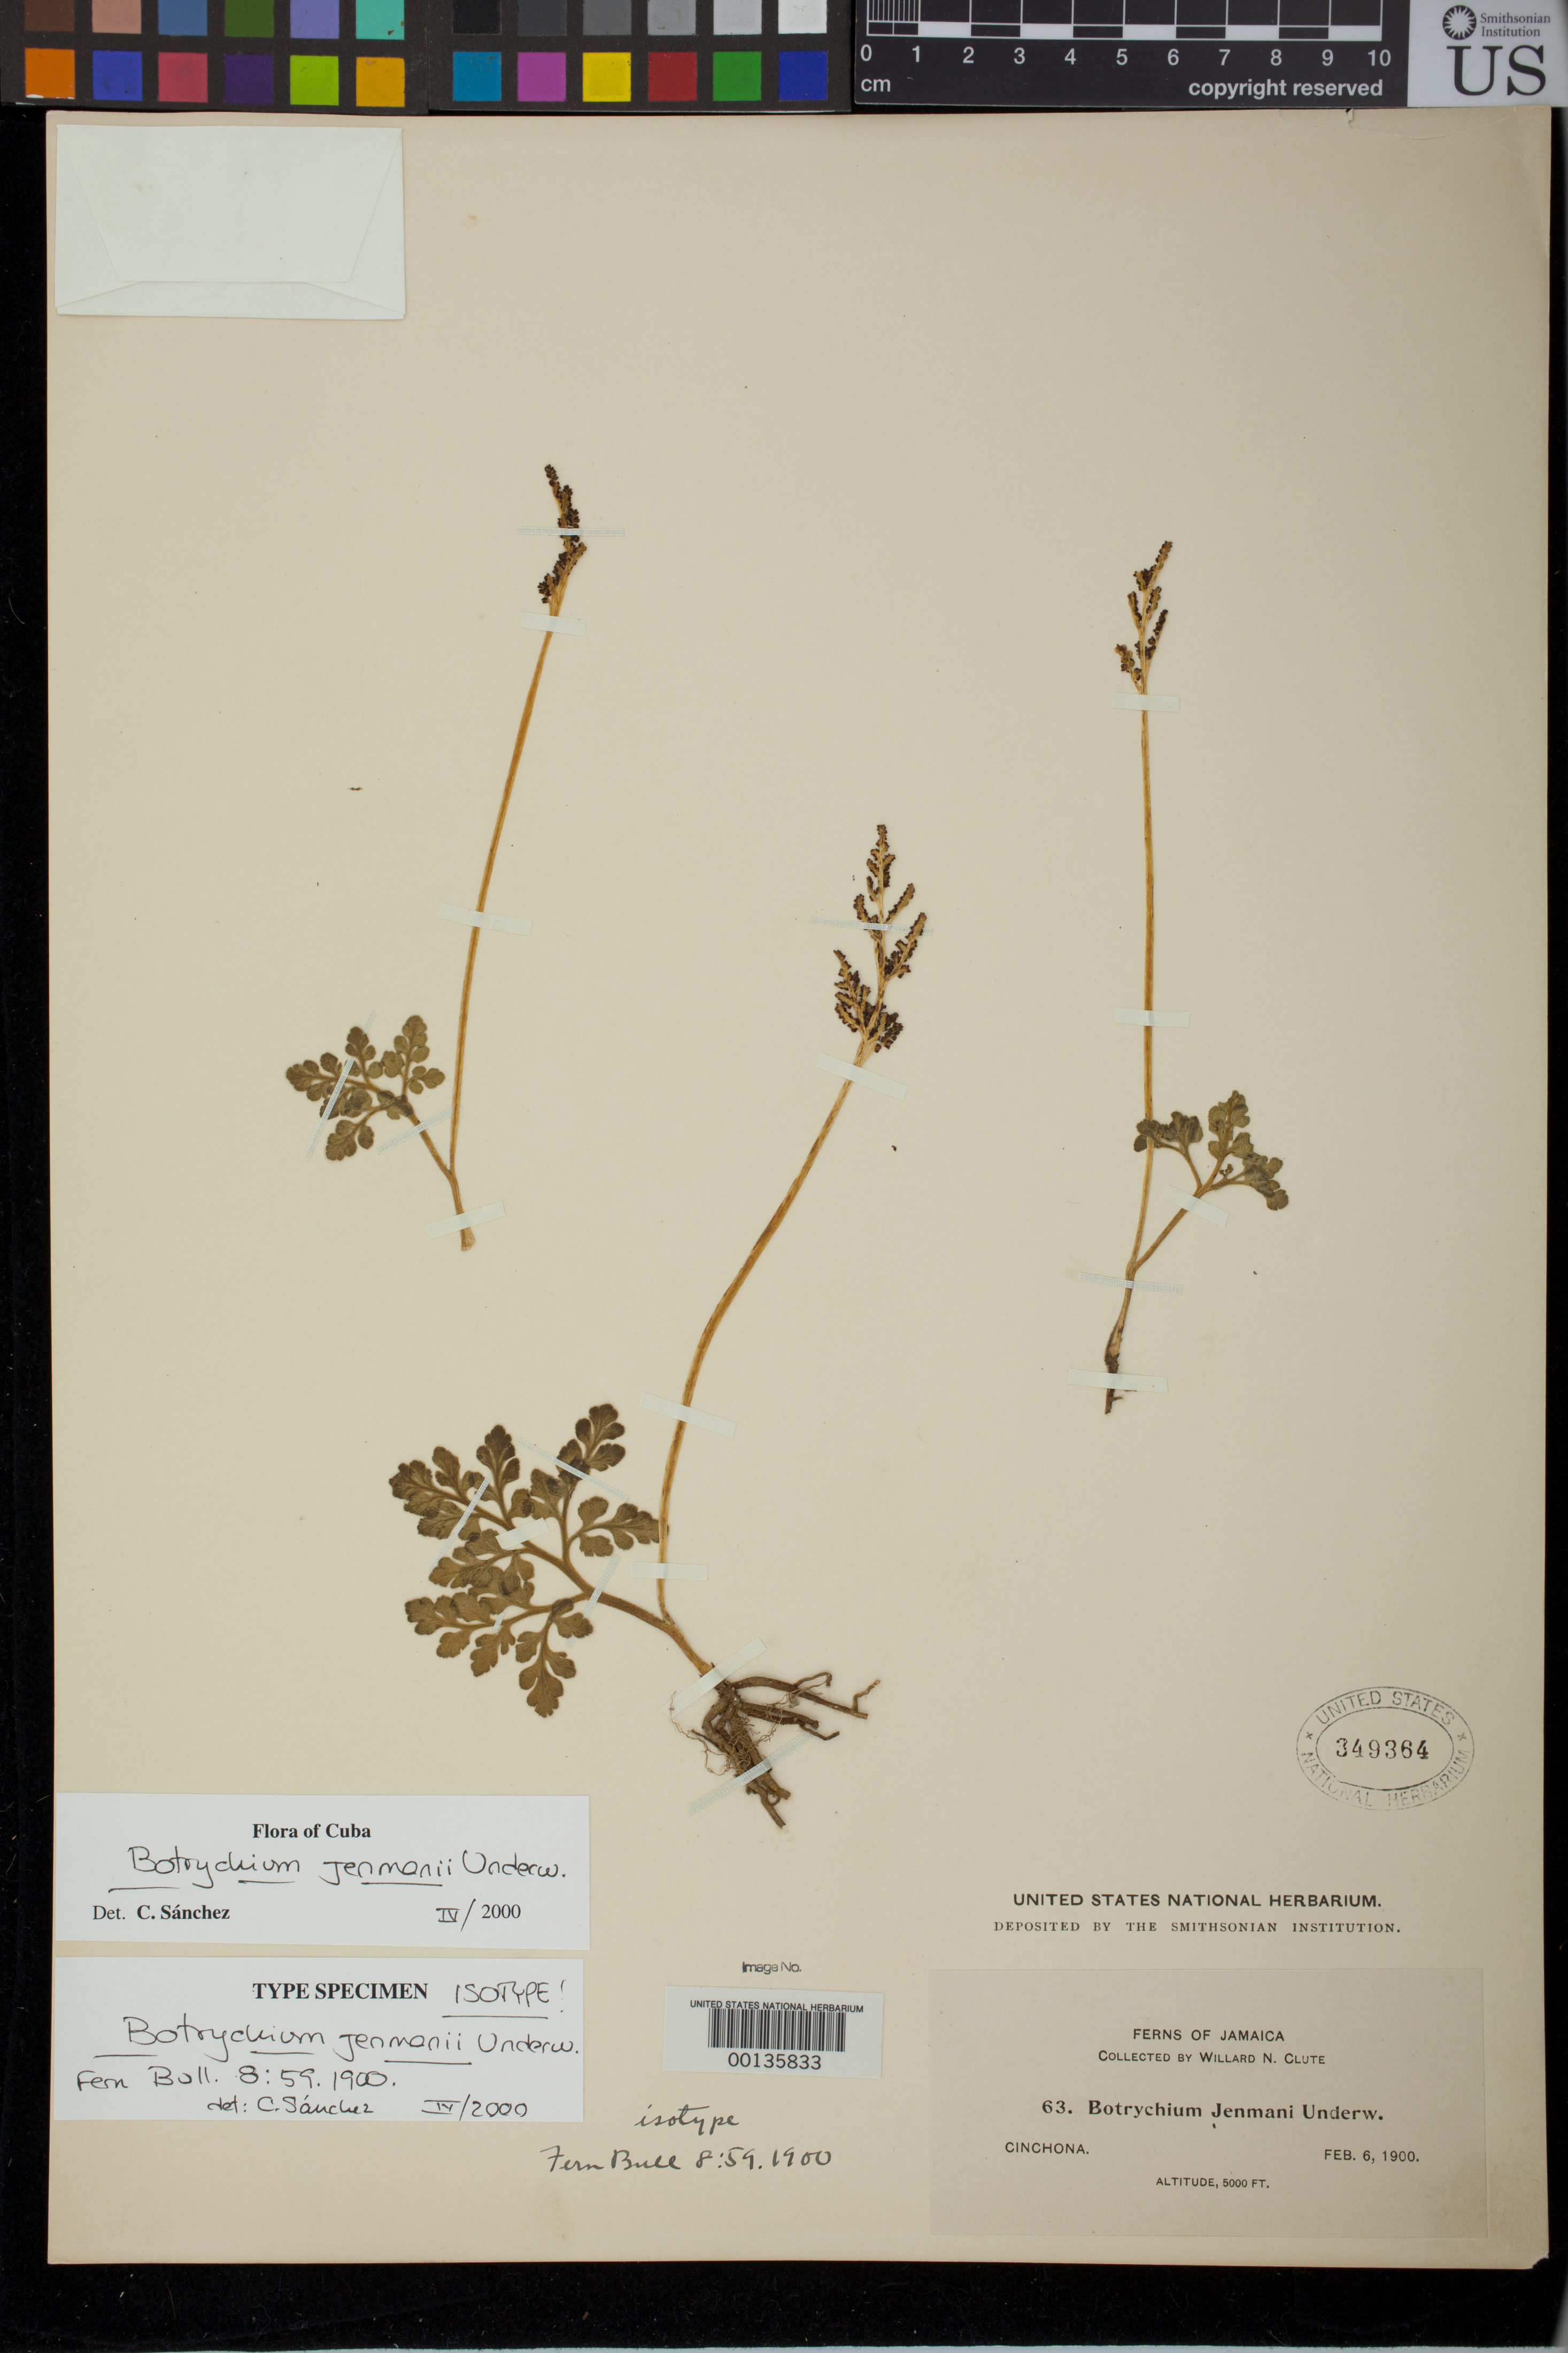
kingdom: Plantae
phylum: Tracheophyta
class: Polypodiopsida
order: Ophioglossales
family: Ophioglossaceae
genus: Botrychium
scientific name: Botrychium jenmanii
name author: Underw.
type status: Isotype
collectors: W. N. Clute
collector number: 63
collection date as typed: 06 Feb 1900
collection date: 1900-02-06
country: Jamaica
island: Greater Antilles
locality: Cinchona.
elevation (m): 1524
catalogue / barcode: US 349364